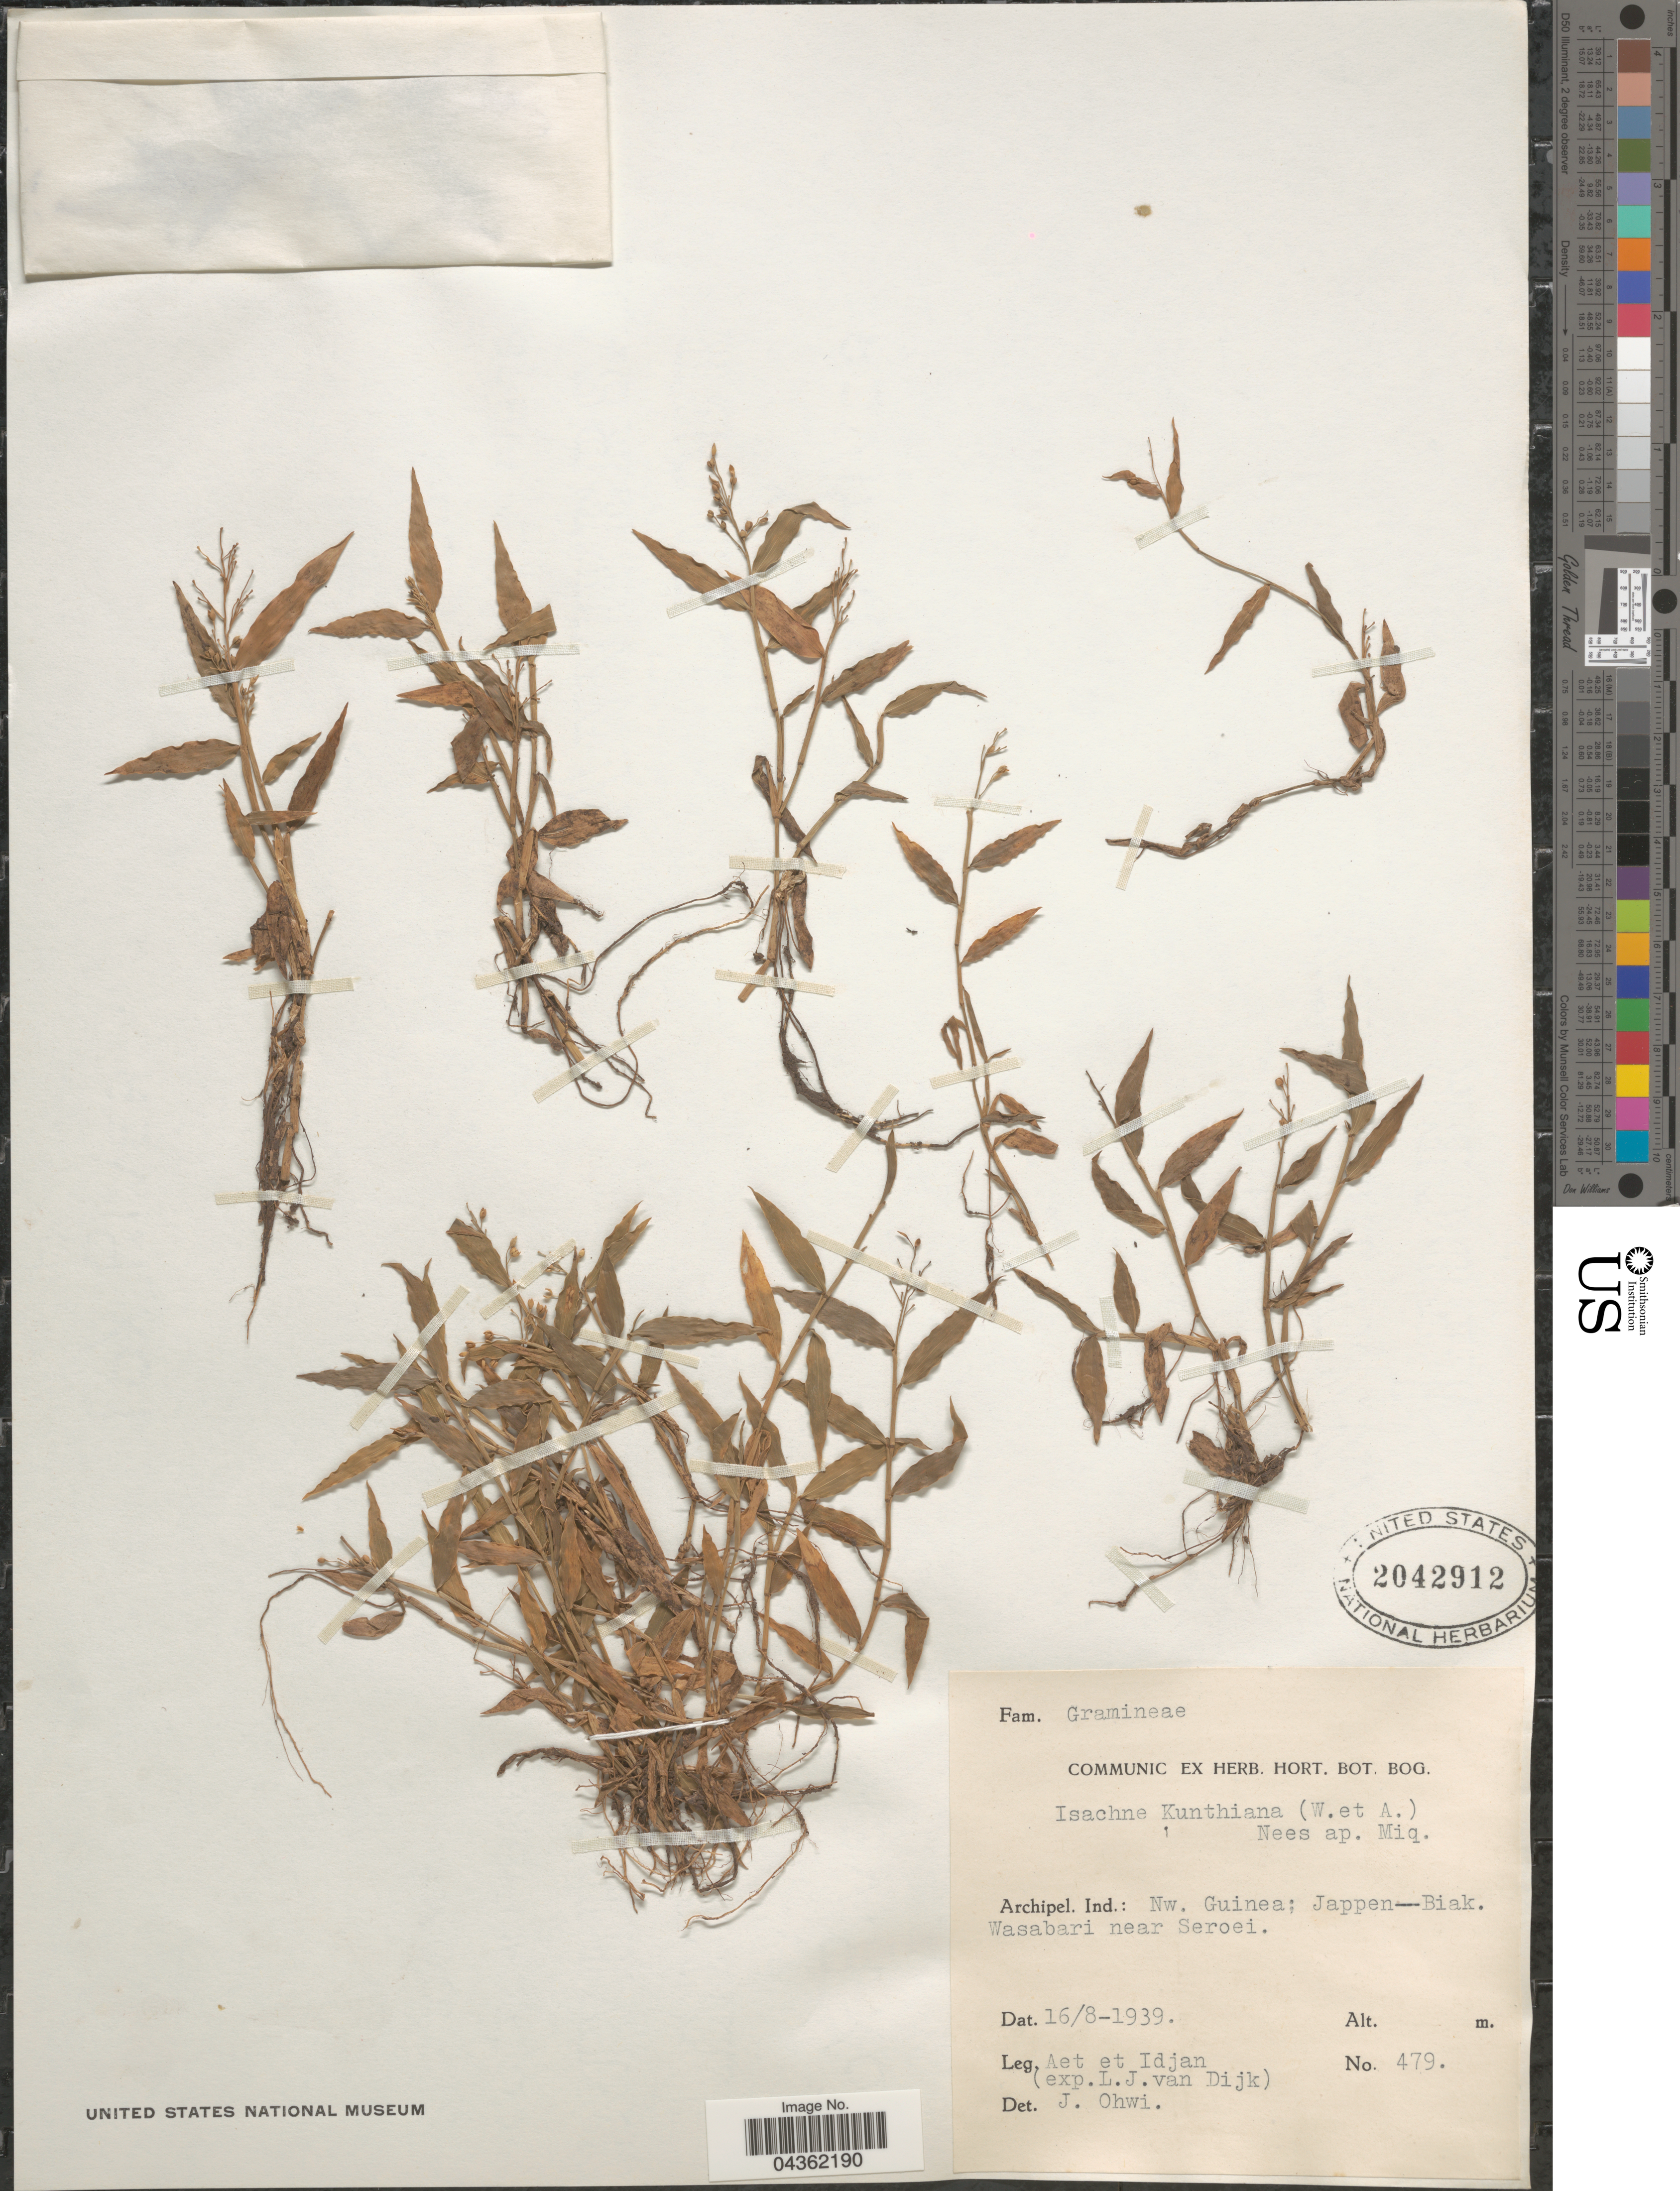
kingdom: Plantae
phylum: Tracheophyta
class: Liliopsida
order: Poales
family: Poaceae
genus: Isachne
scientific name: Isachne kunthiana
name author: (Wight & Arn. ex Steud.) Miq.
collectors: -- Aet & -. Idjan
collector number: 479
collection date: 1939-08-16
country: Indonesia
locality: Archipel. Ind.: Nw. Guinea; Jappen - Biak. Wasabari near Seroei.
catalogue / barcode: US 2042912